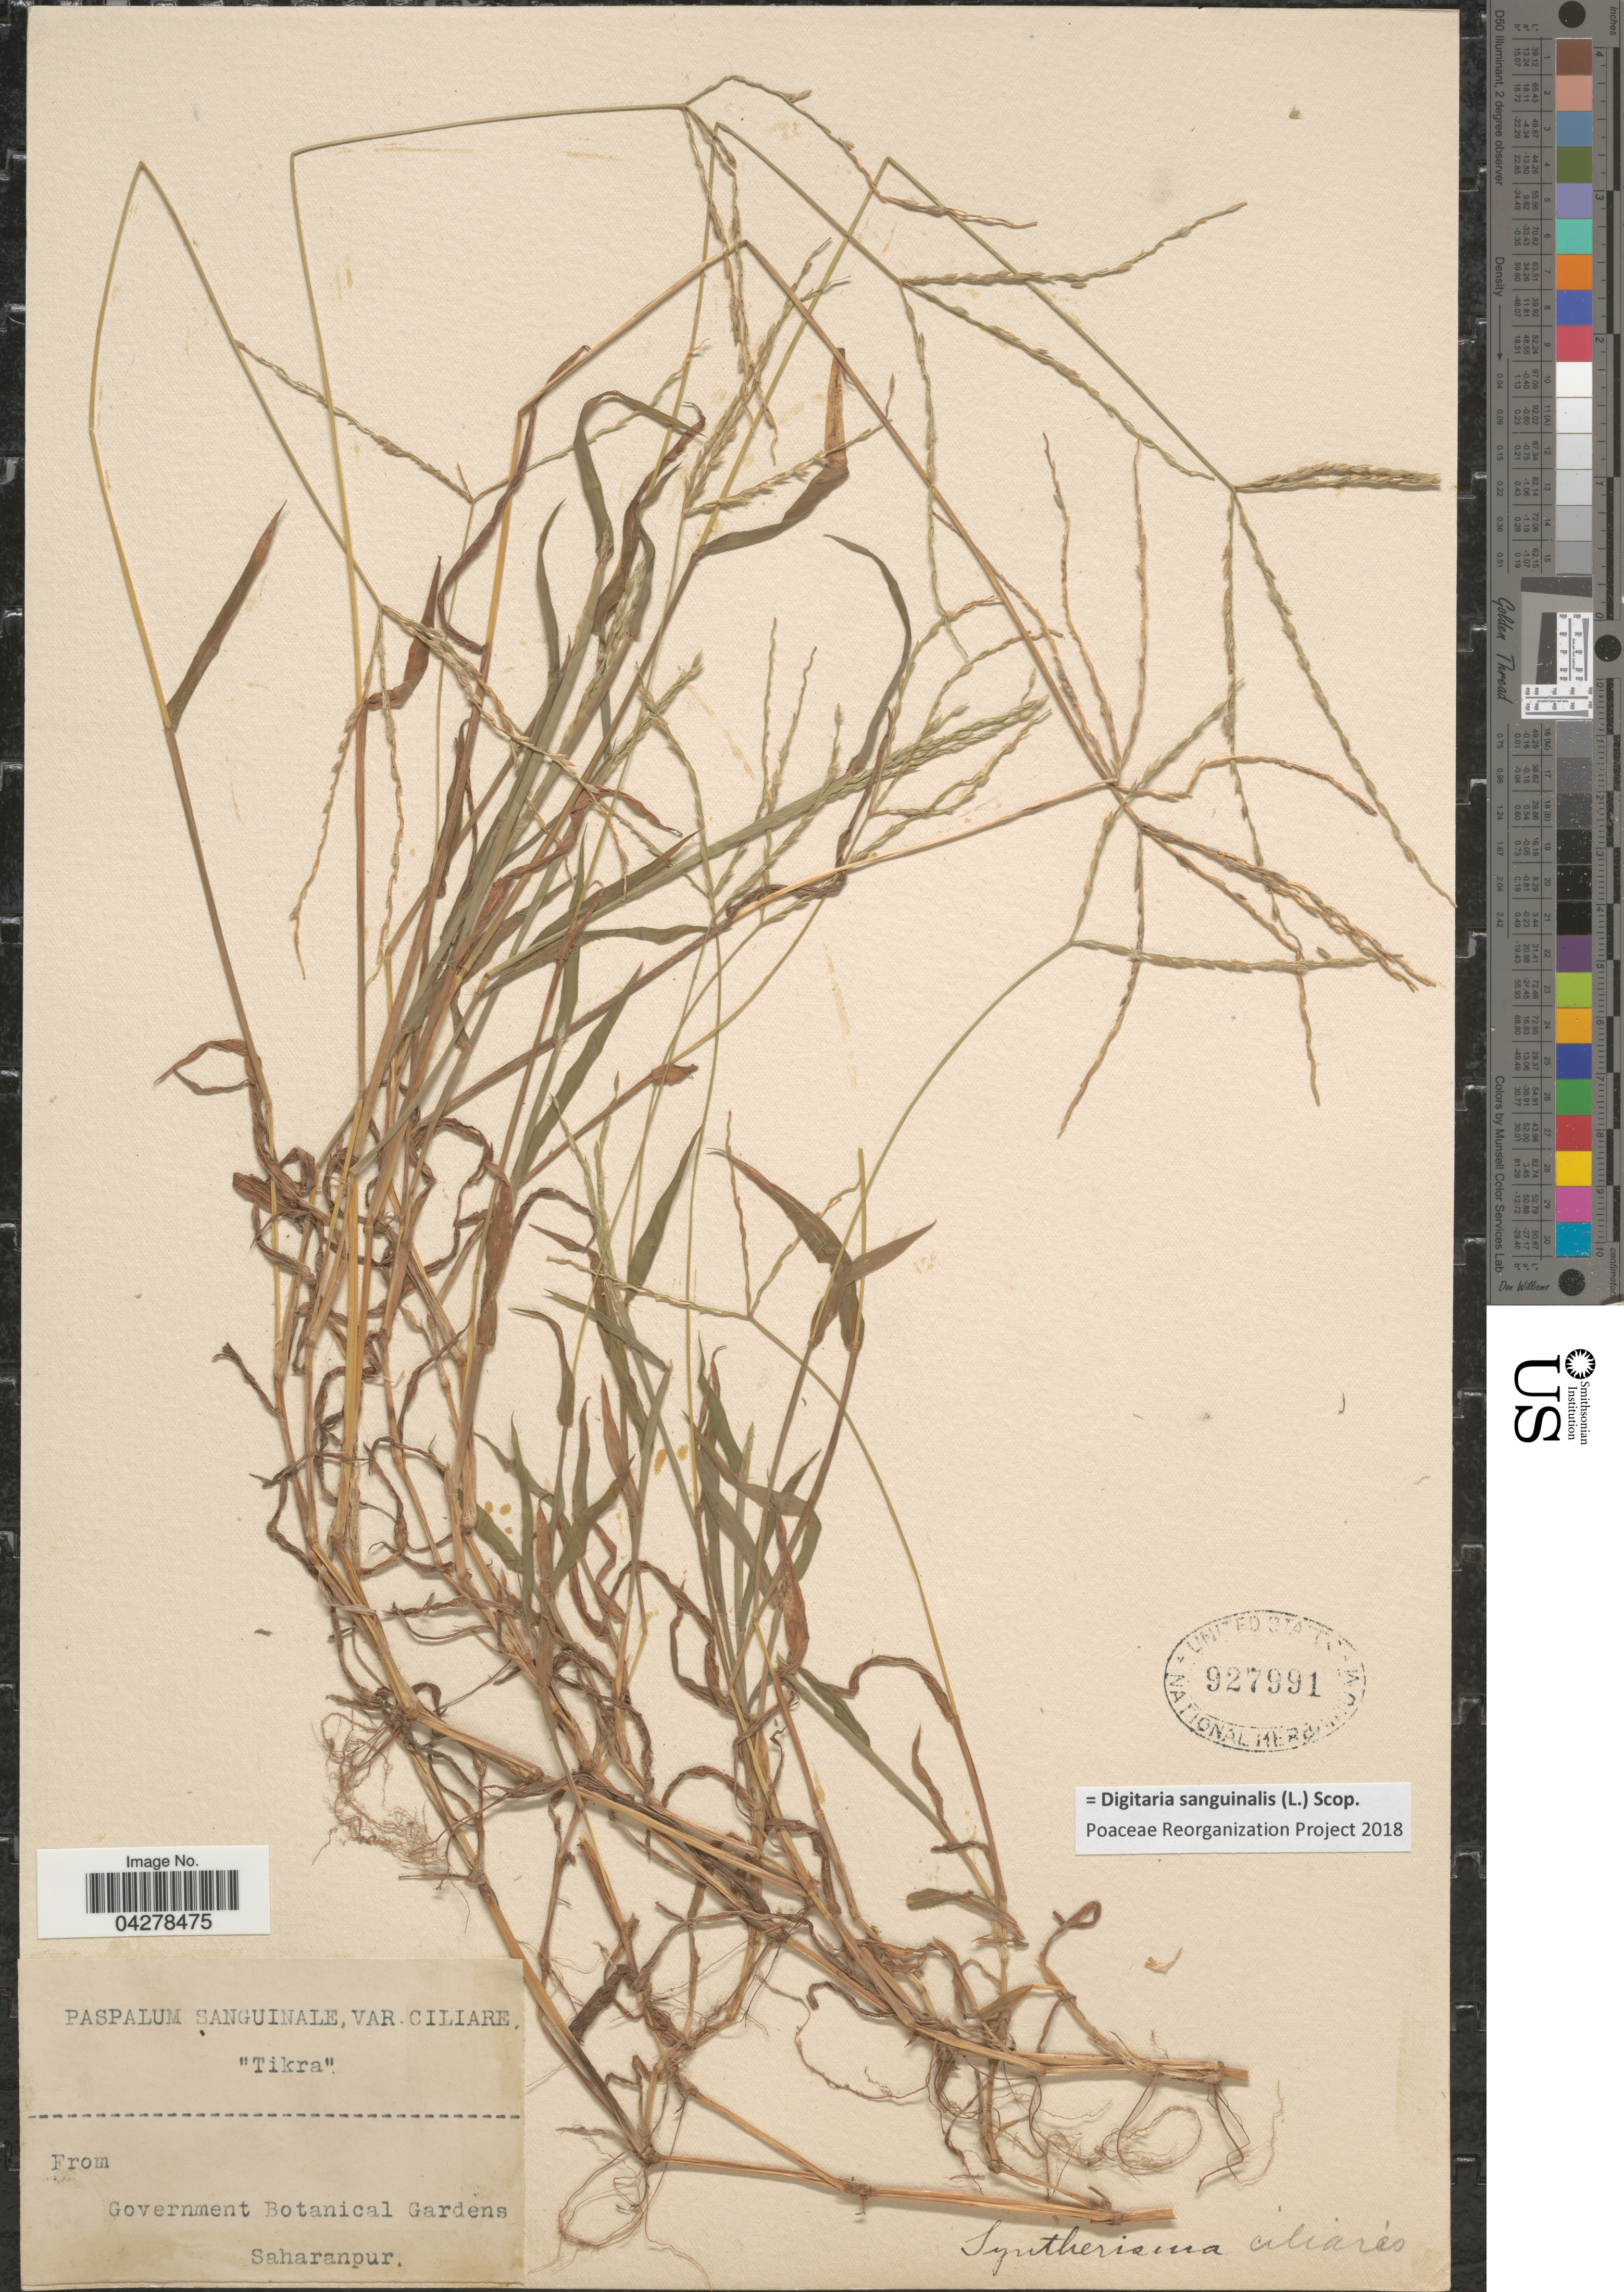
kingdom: Plantae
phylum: Tracheophyta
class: Liliopsida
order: Poales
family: Poaceae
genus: Digitaria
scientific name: Digitaria sanguinalis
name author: (L.) Scop.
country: India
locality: Government Botanical Gardens Saharanpur. [unsure placement]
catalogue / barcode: US 927991